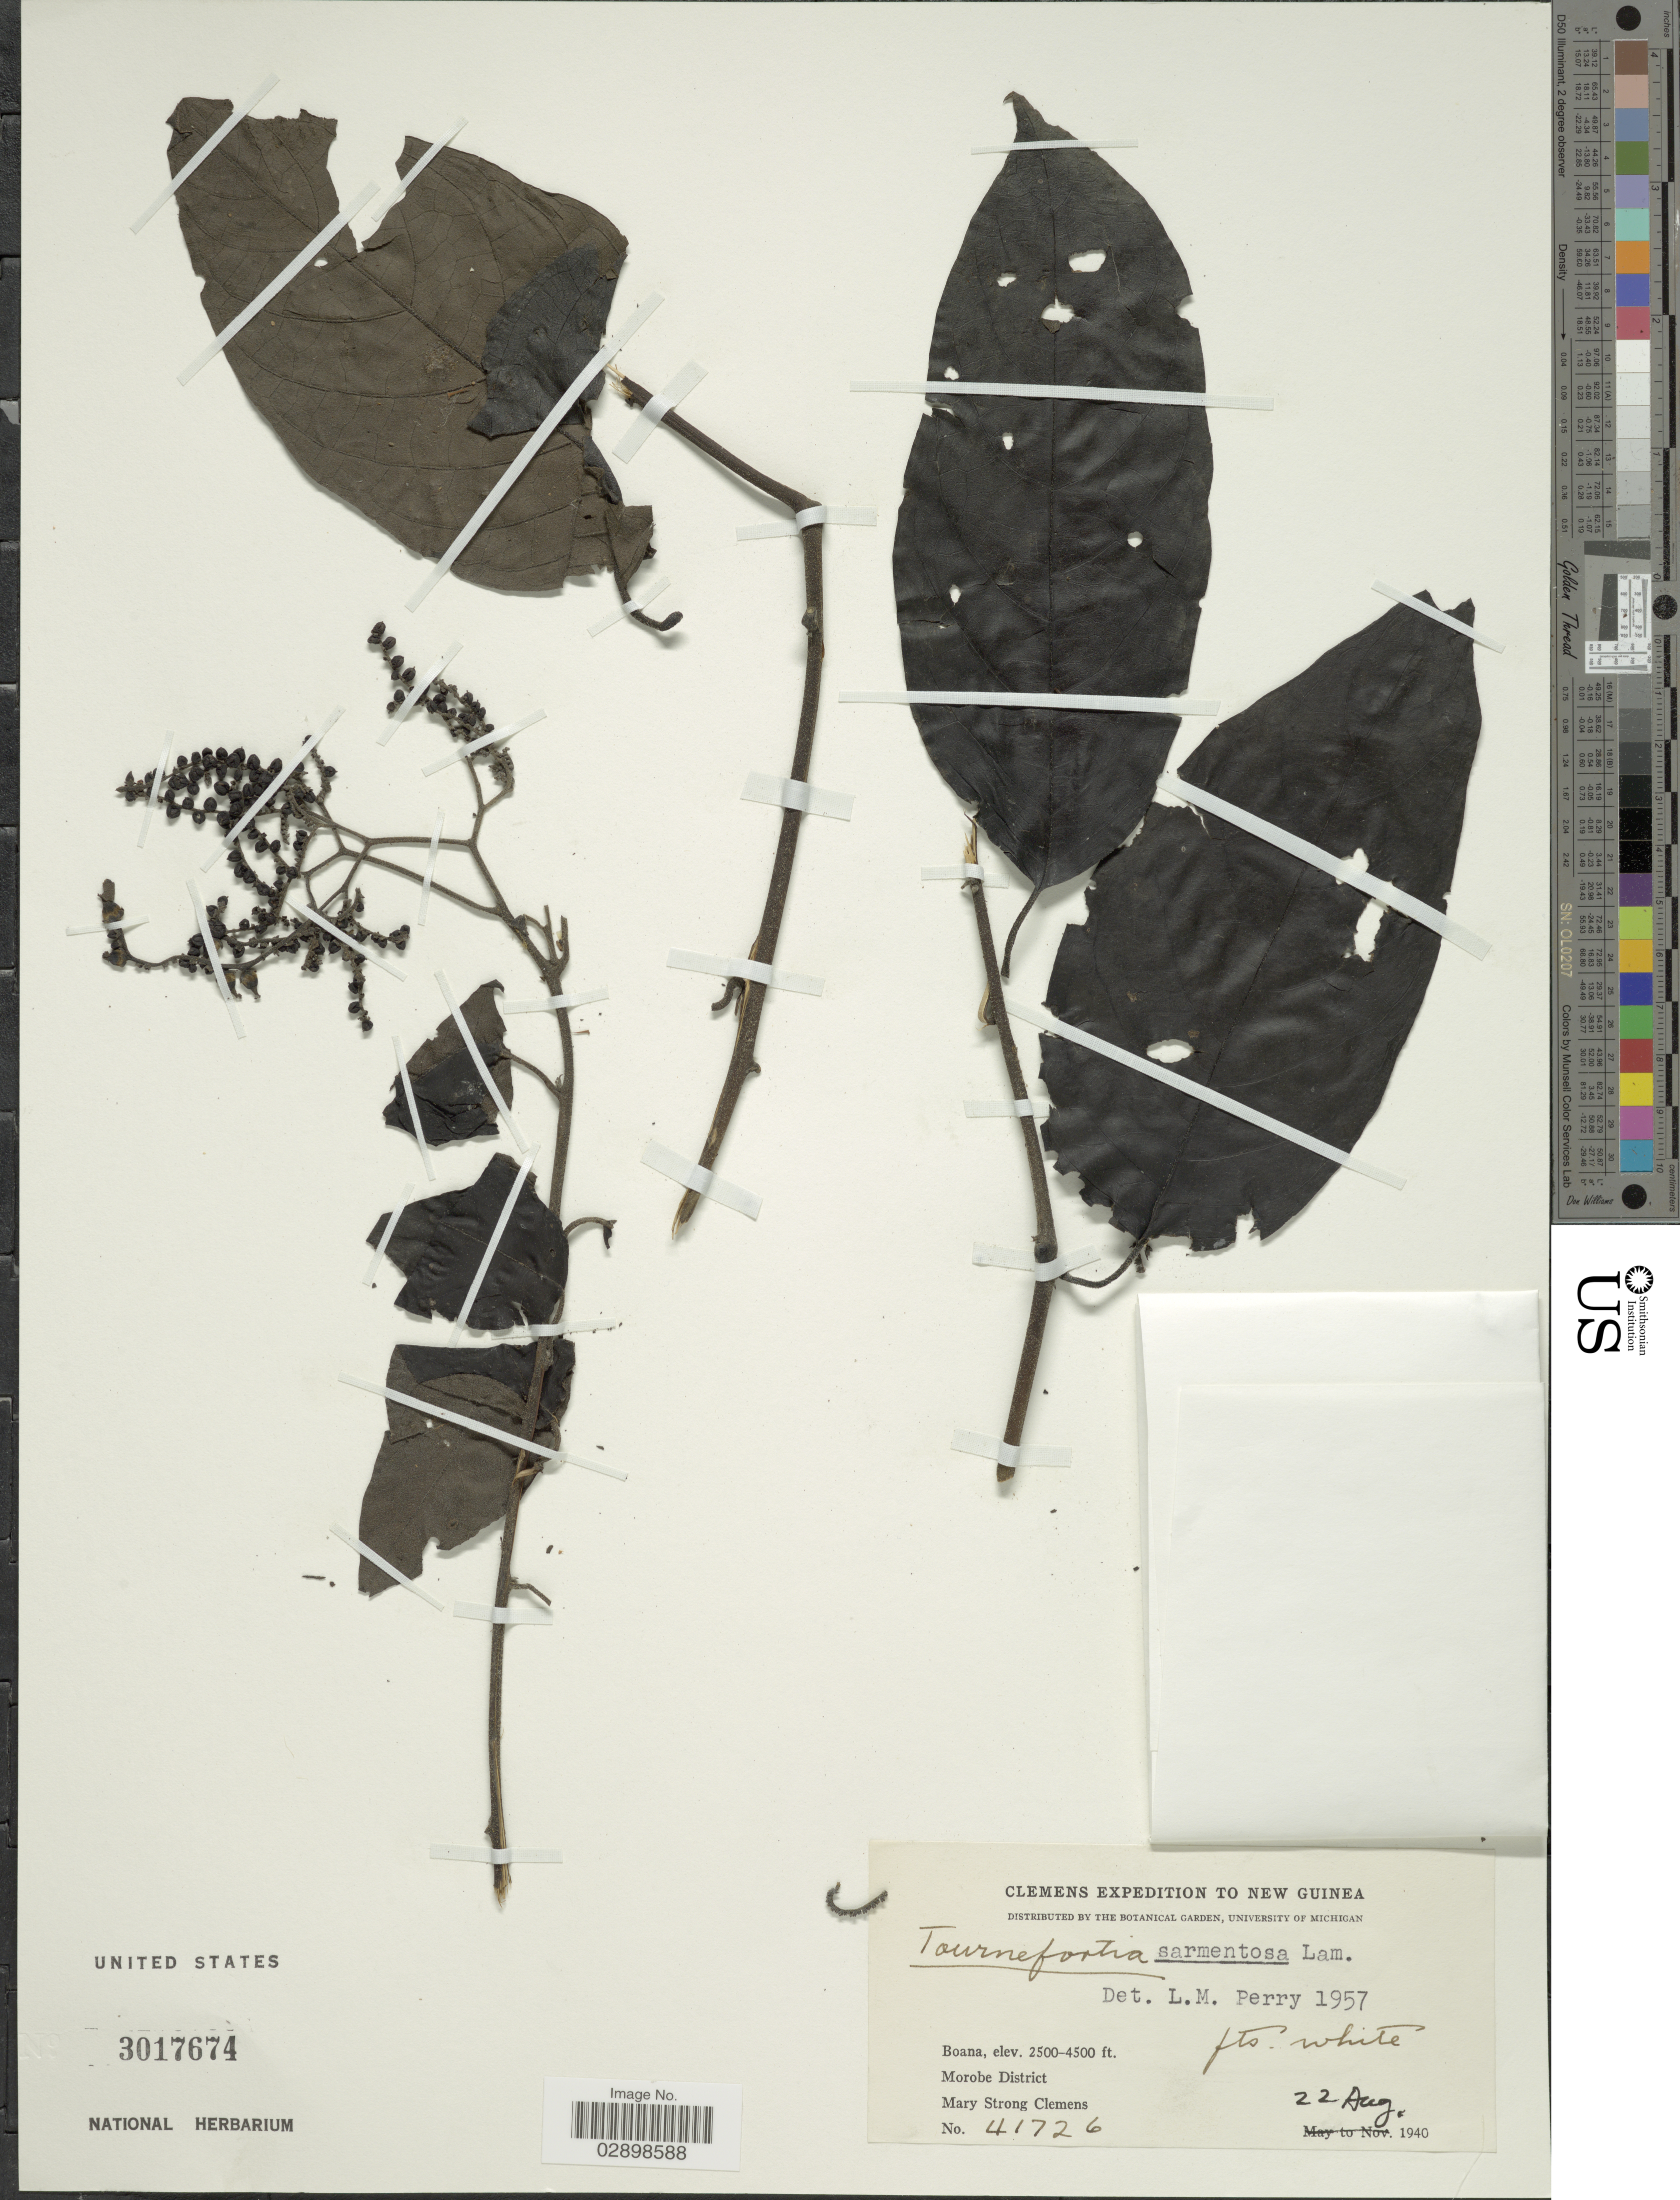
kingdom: Plantae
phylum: Tracheophyta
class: Magnoliopsida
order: Boraginales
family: Heliotropiaceae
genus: Tournefortia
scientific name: Tournefortia sarmentosa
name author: Lam.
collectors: M. S. Clemens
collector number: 41726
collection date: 1940-08-22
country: Papua New Guinea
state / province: Morobe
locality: New Guinea. Boana. Morobe District.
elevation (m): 762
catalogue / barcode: US 3017674